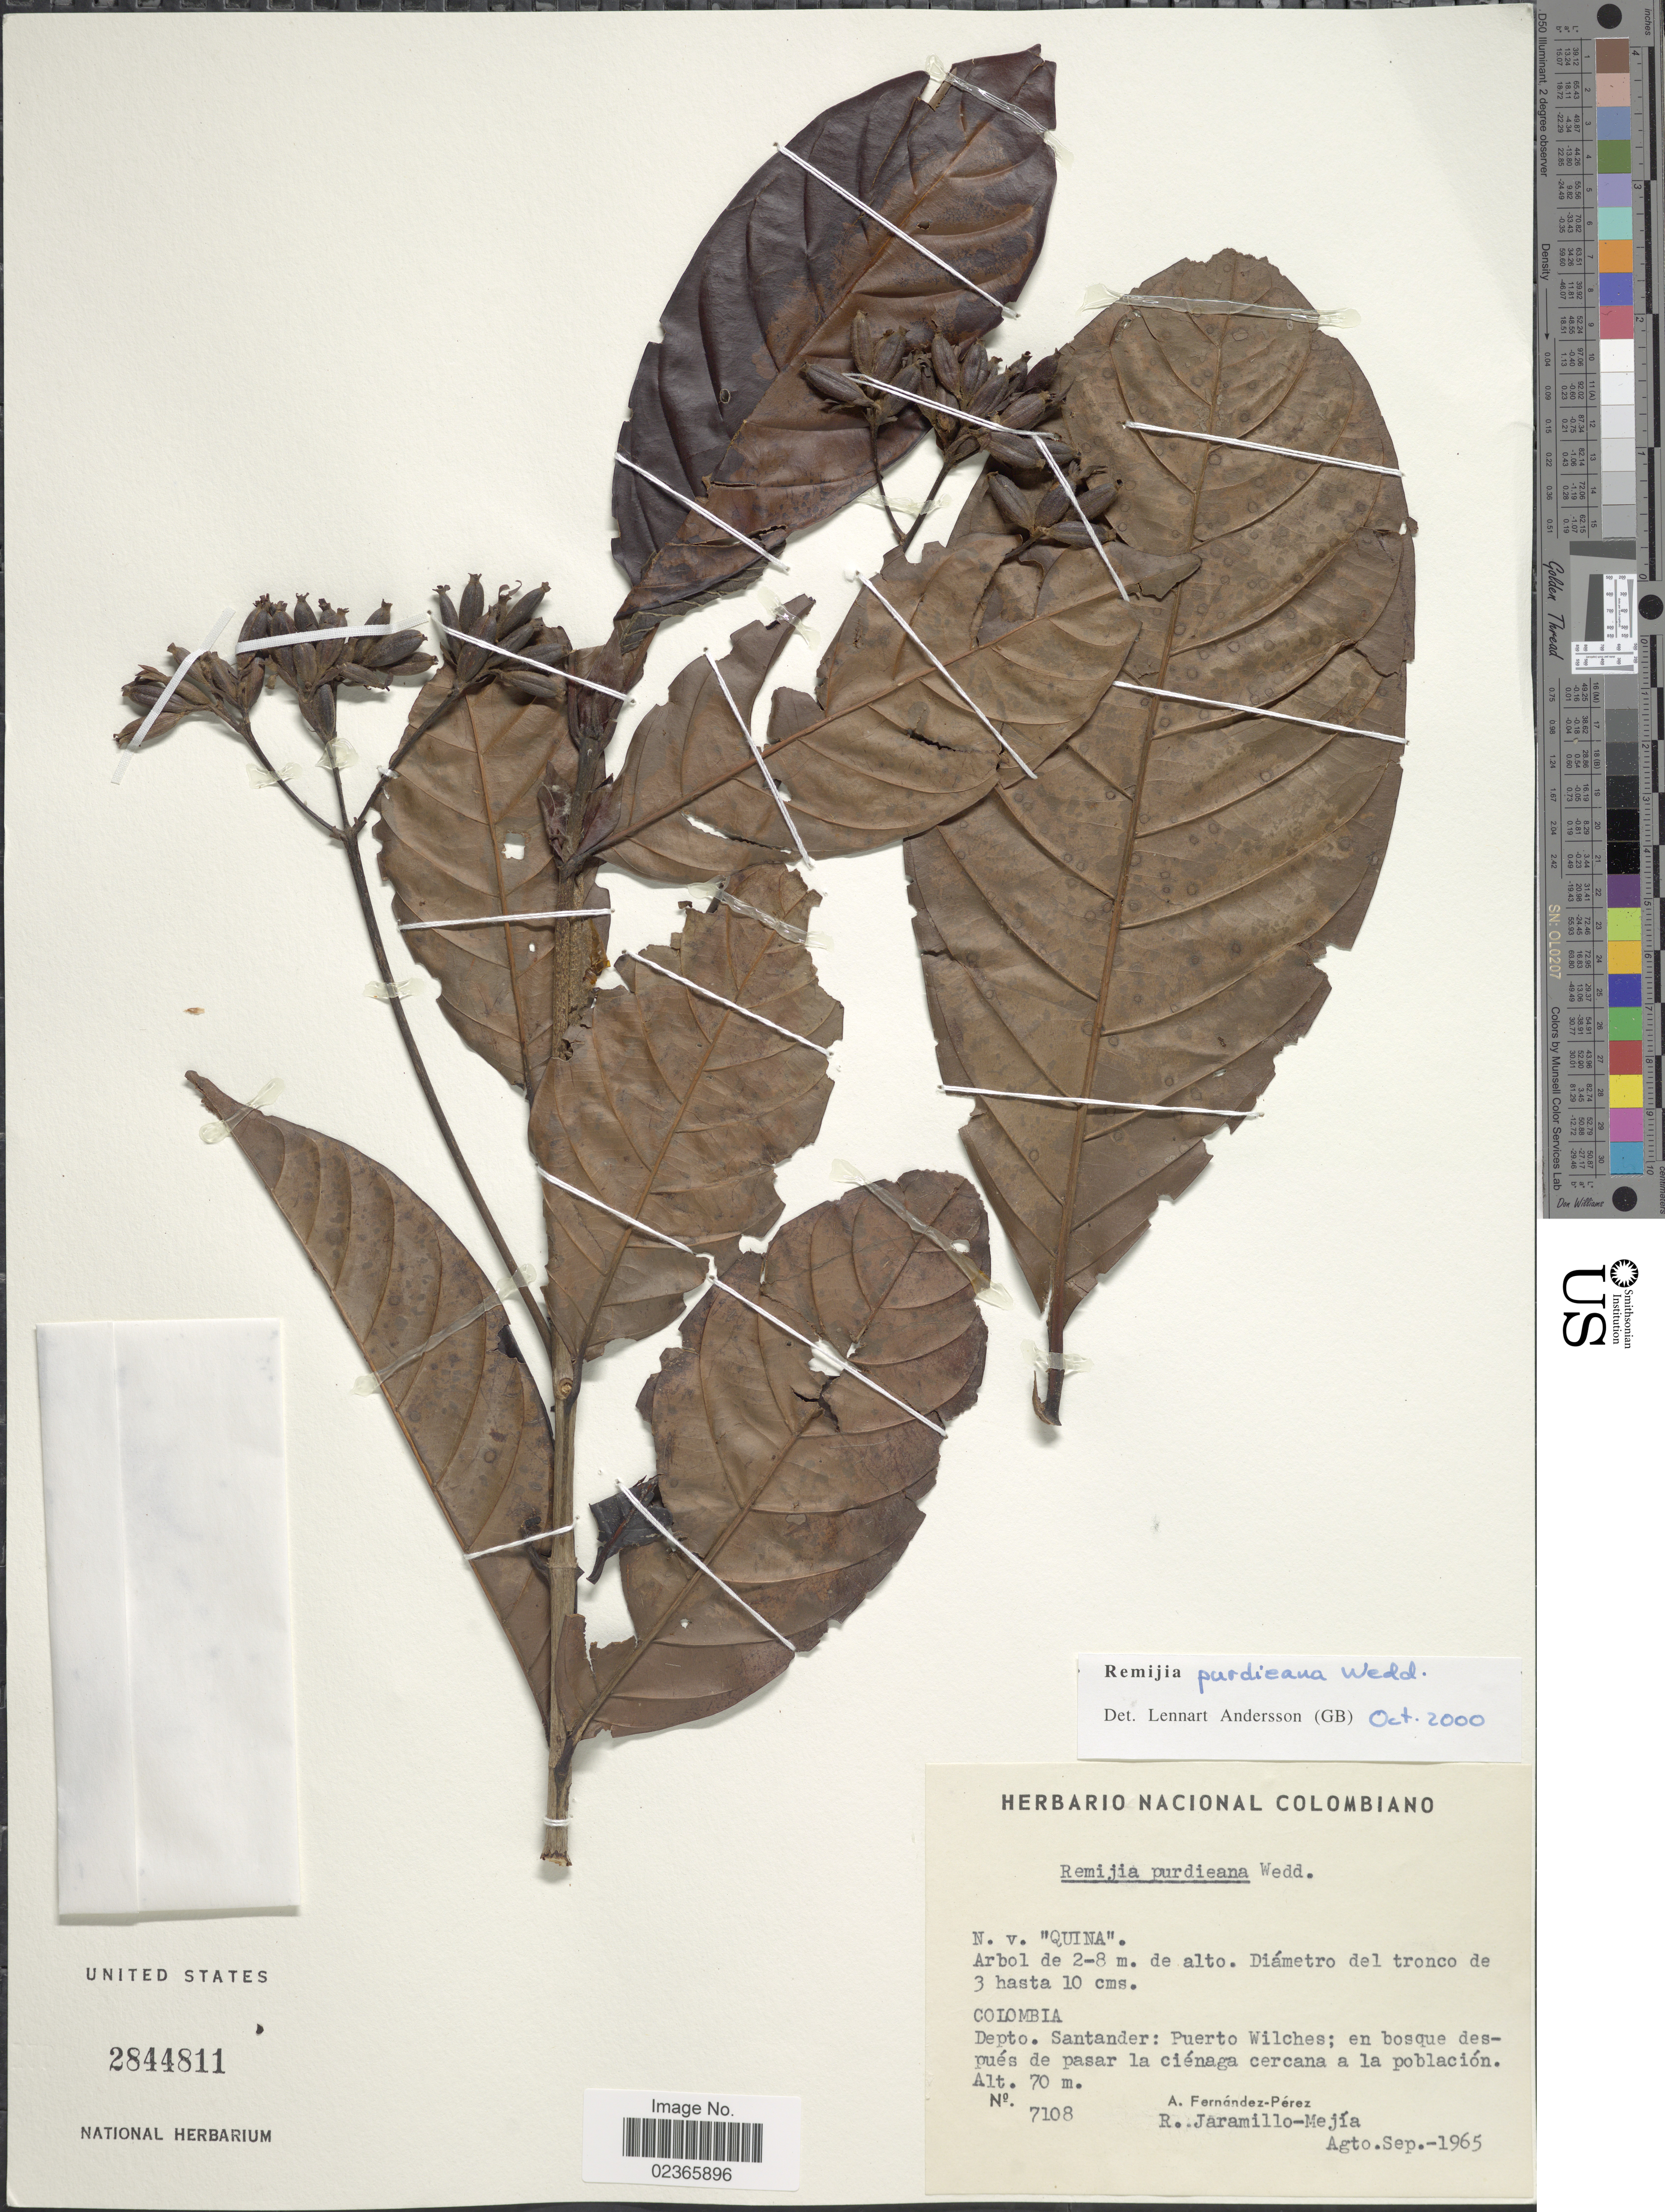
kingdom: Plantae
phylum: Tracheophyta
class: Magnoliopsida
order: Gentianales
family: Rubiaceae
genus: Remijia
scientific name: Remijia purdieana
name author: Wedd.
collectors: A. Fernández & R. Jaramillo M.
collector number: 7108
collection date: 1965-08/1965-09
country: Colombia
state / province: Santander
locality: Puerto Wilches; en bosque despues de pasar la cienaga cercana a la poblacion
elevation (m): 70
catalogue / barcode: US 2844811